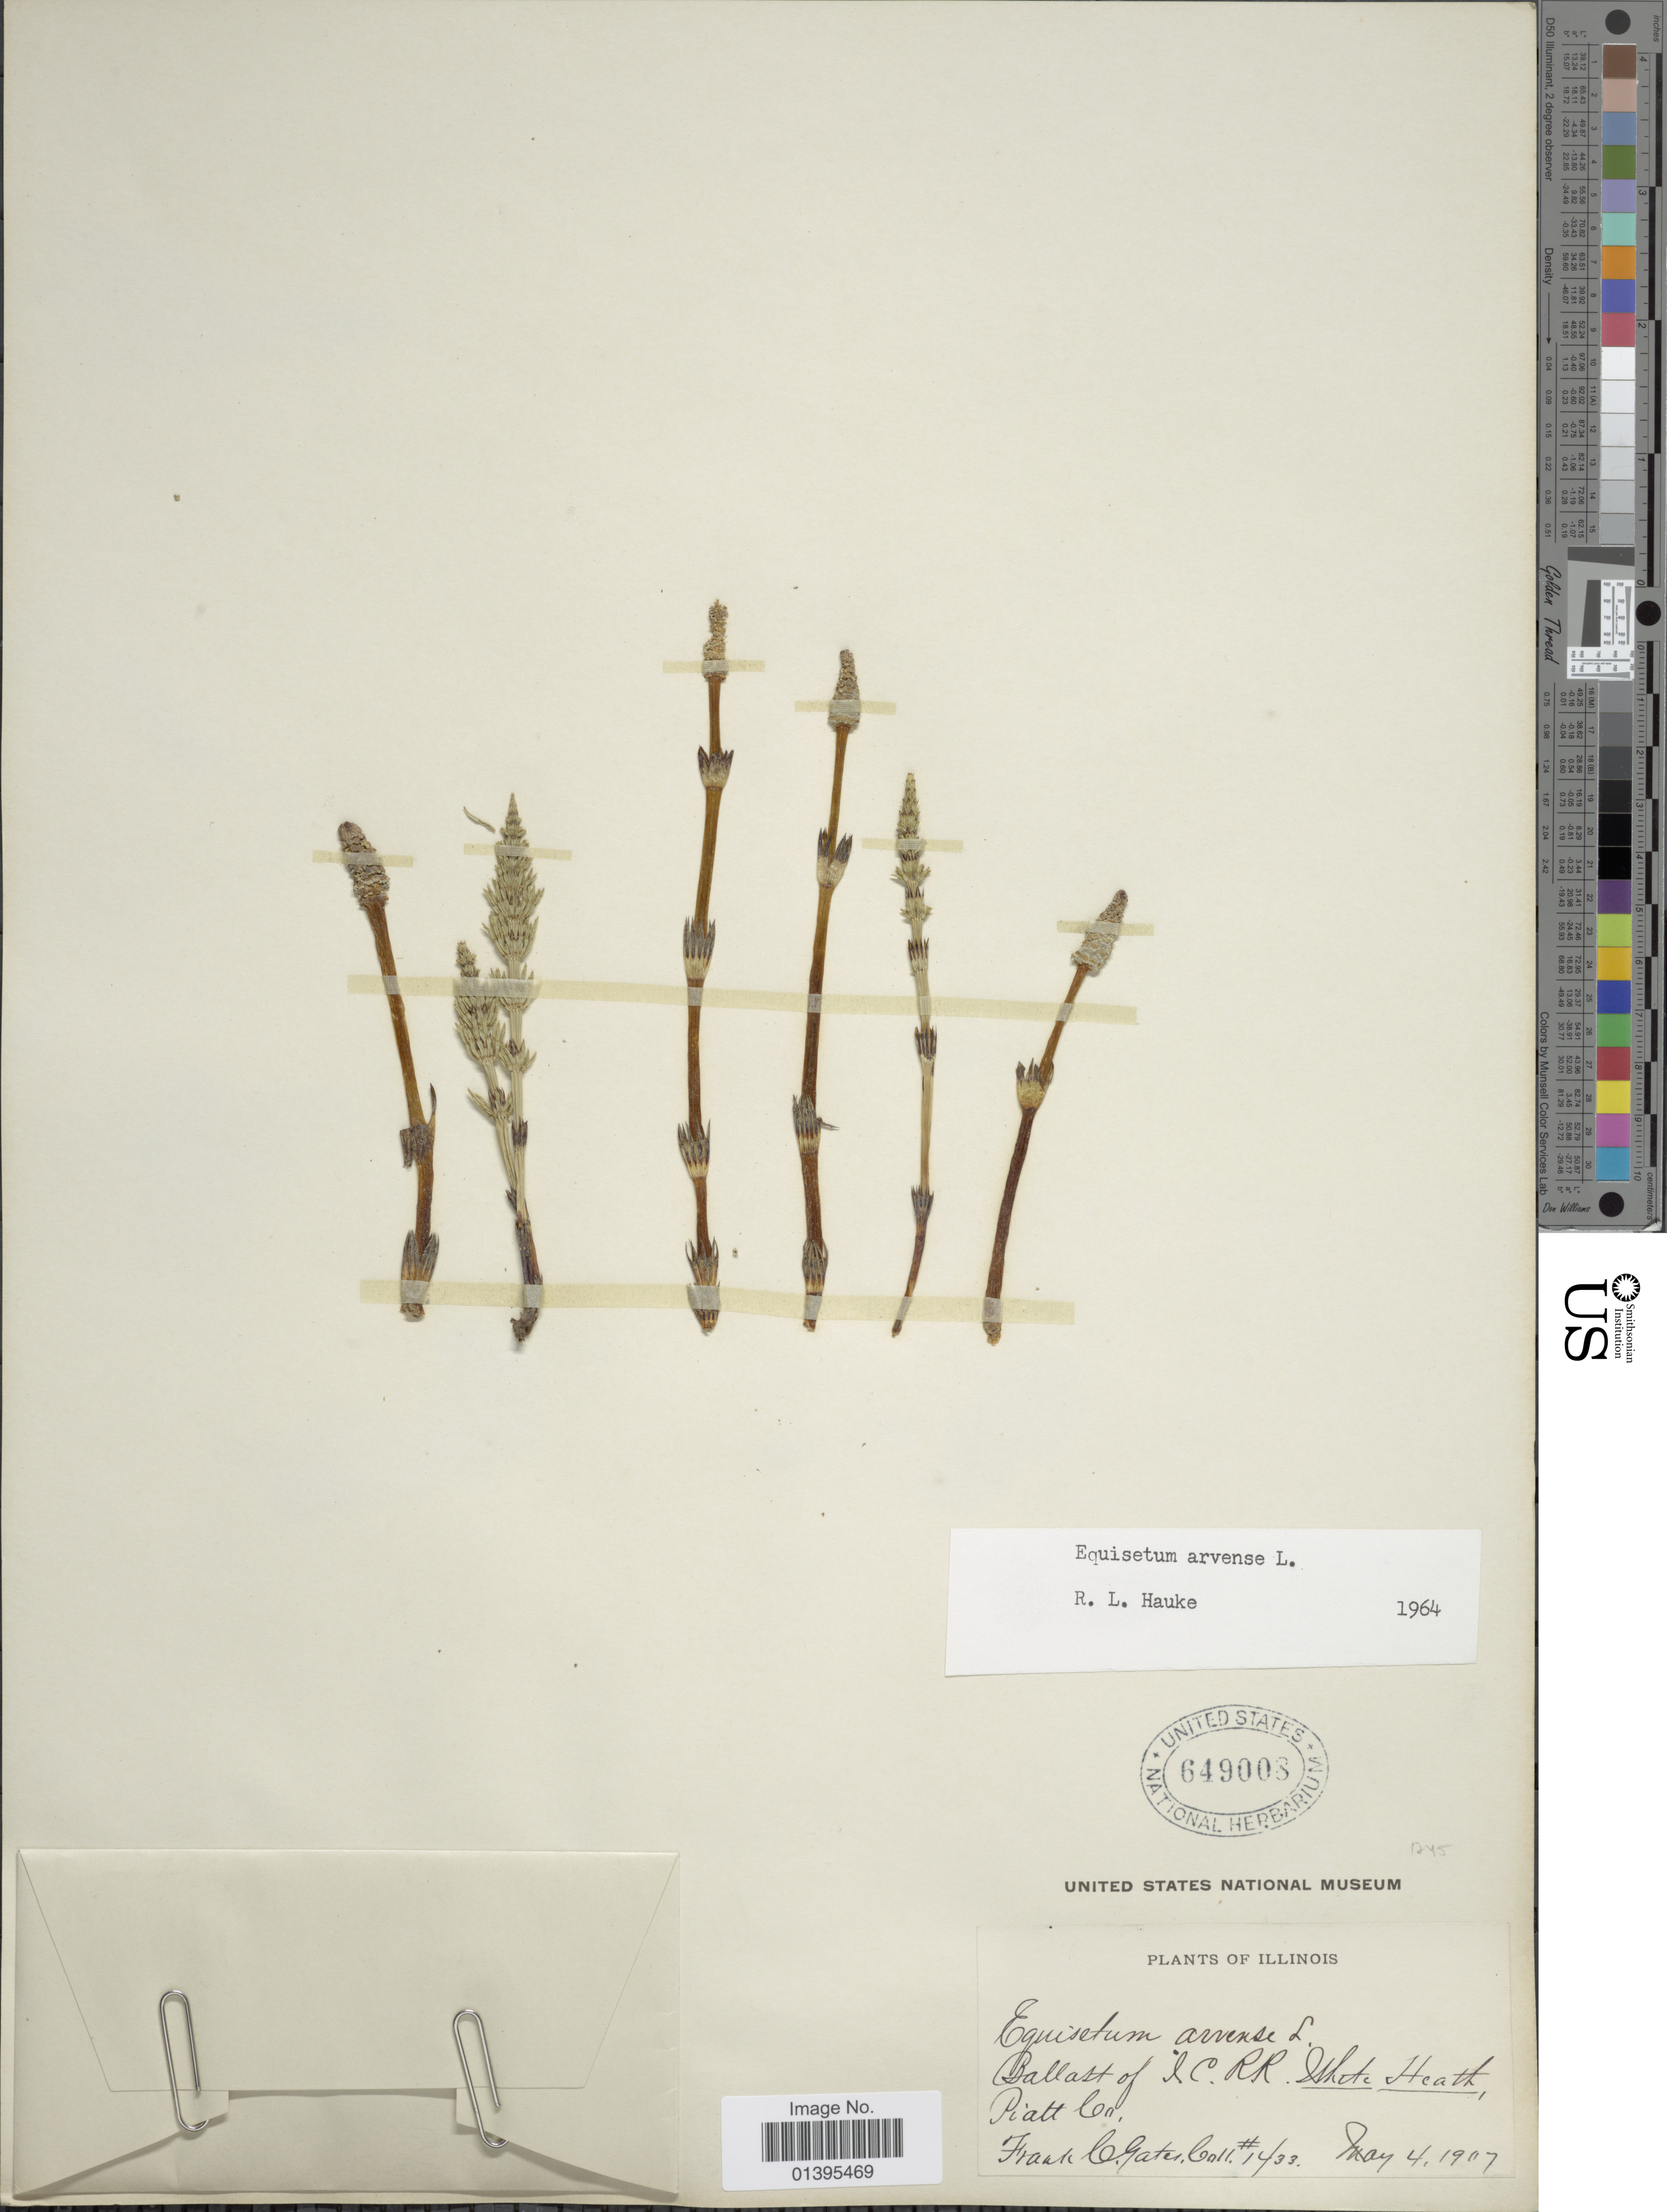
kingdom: Plantae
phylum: Tracheophyta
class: Polypodiopsida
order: Equisetales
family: Equisetaceae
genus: Equisetum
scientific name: Equisetum arvense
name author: L.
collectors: F. C. Gates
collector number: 1433*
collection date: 1907-05-04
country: United States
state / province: Illinois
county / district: Piatt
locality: Ballast of NCRR White Heath, Piatt Co.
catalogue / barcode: US 649008